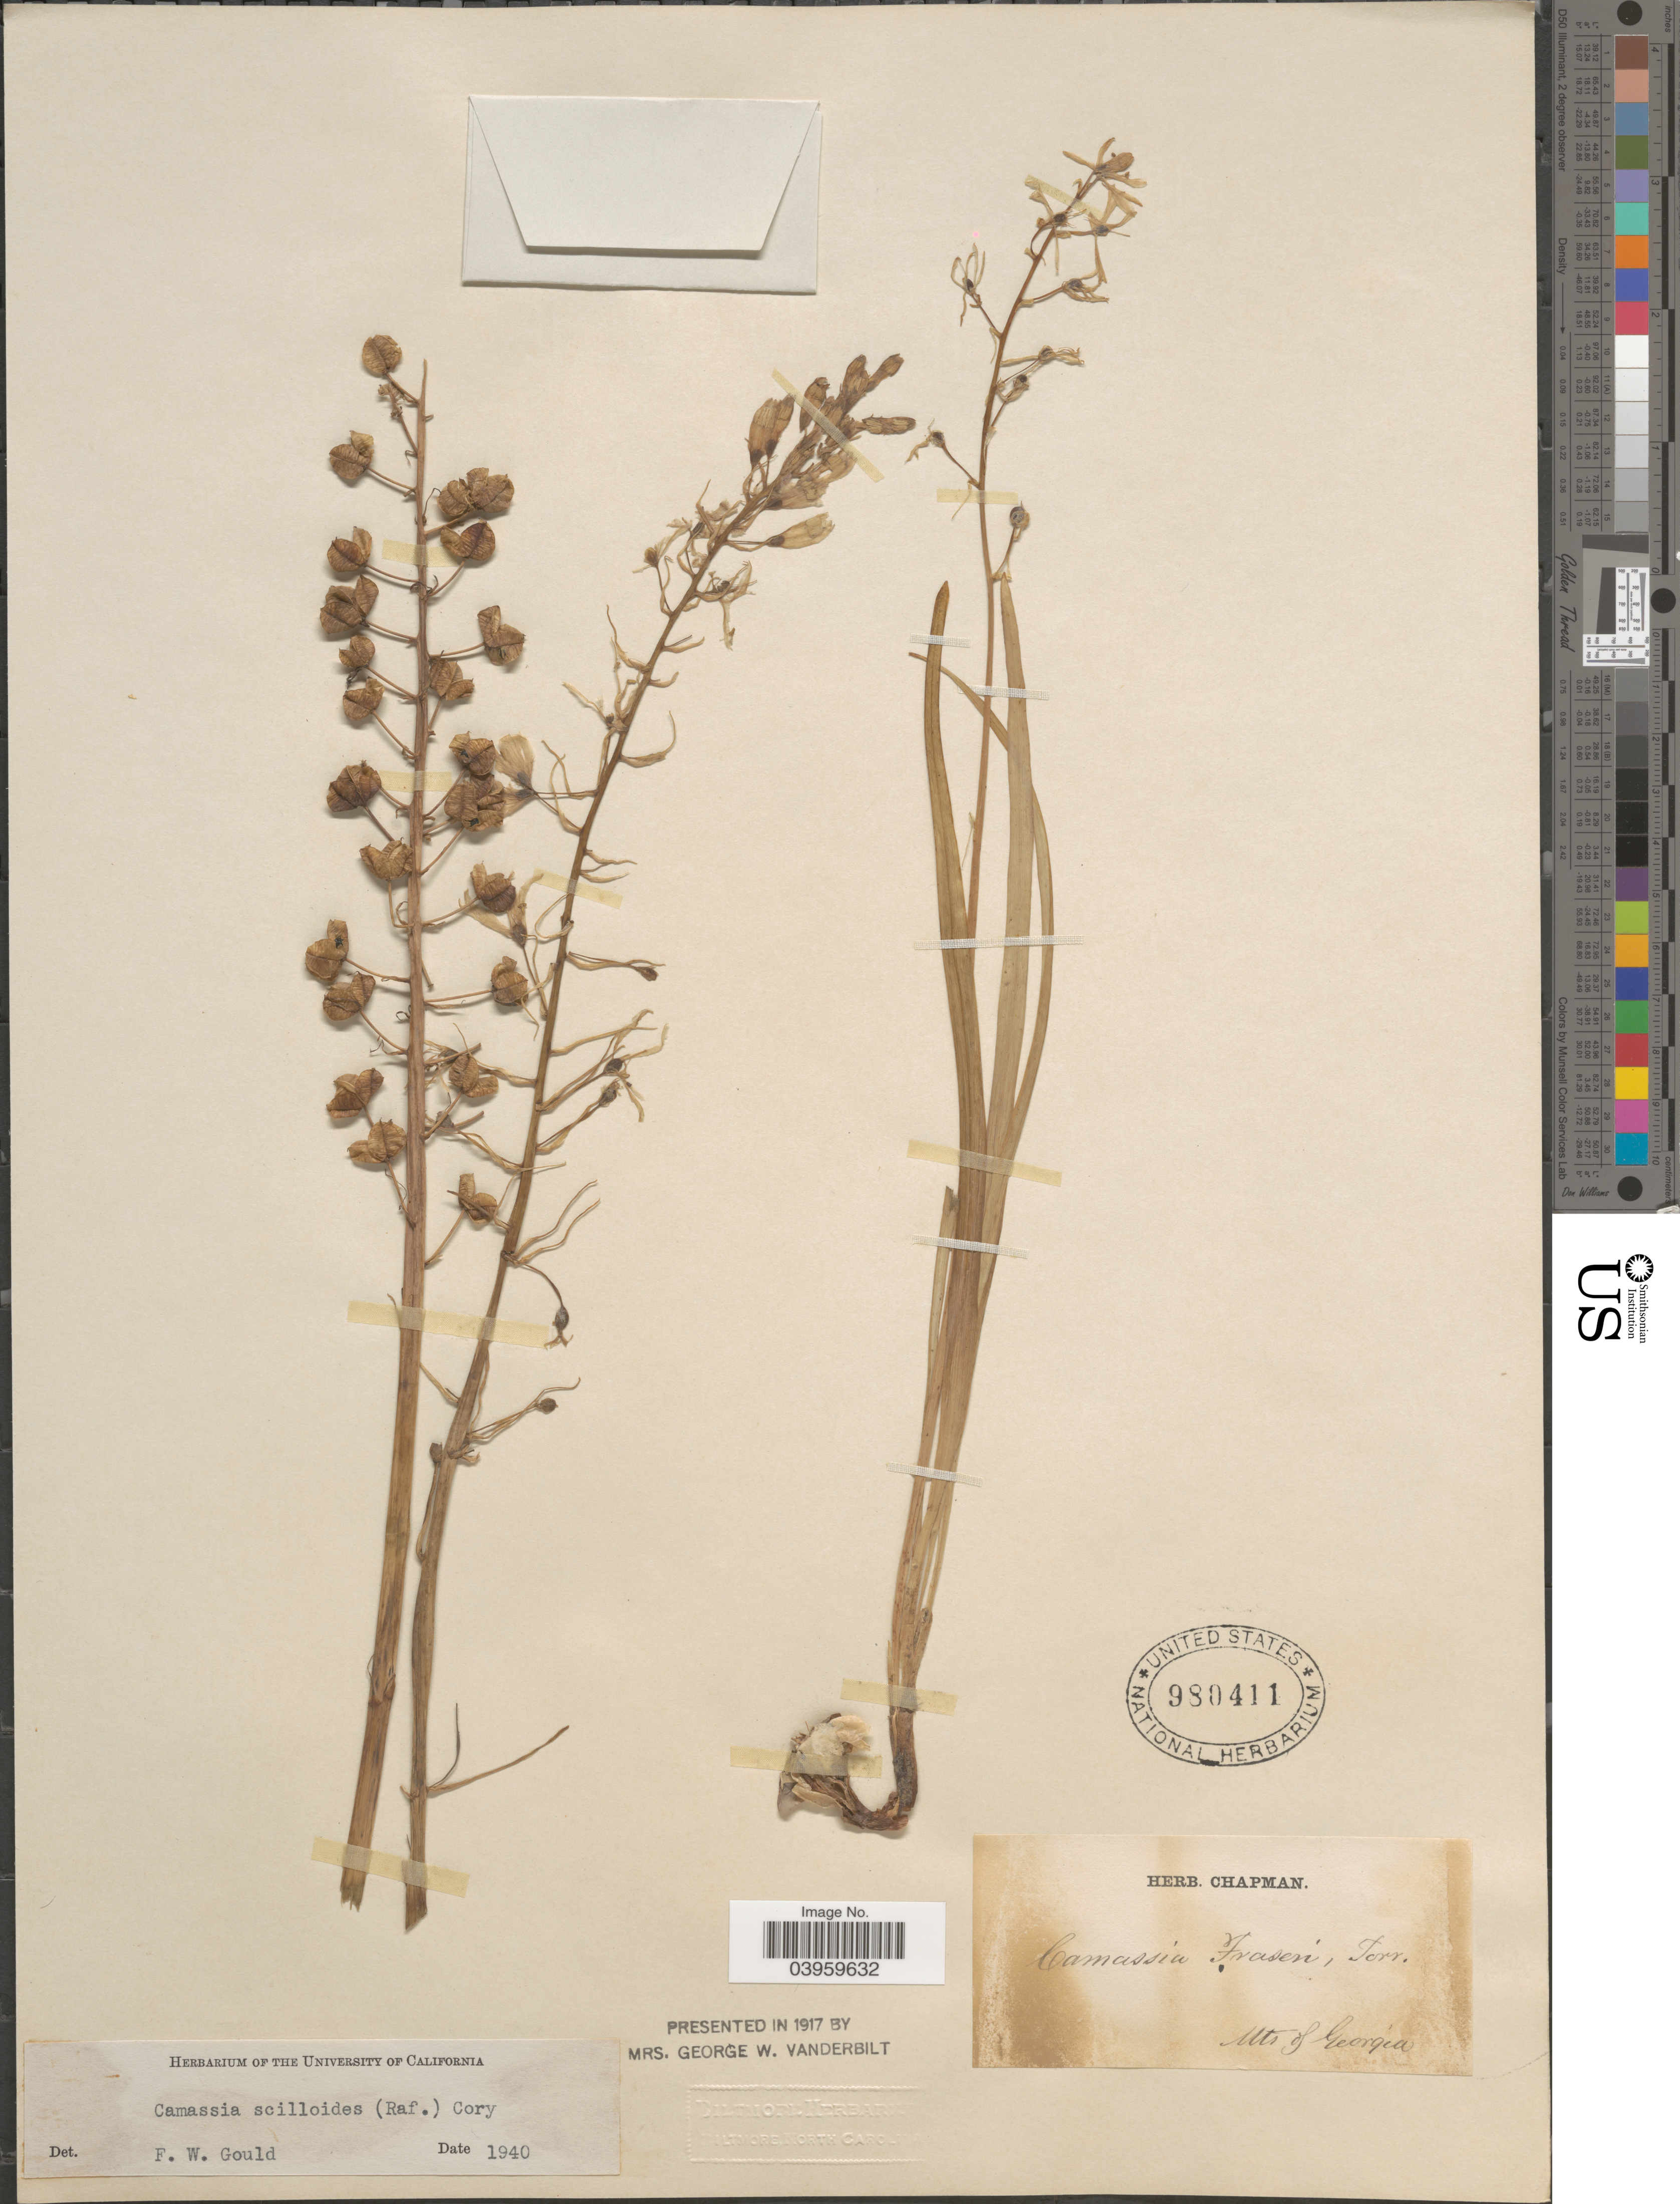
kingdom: Plantae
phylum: Tracheophyta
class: Liliopsida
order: Asparagales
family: Asparagaceae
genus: Camassia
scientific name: Camassia scilloides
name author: (Raf.) Cory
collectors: ex herb. Chapman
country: United States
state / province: Georgia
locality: Mts of Georgia.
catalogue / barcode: US 980411